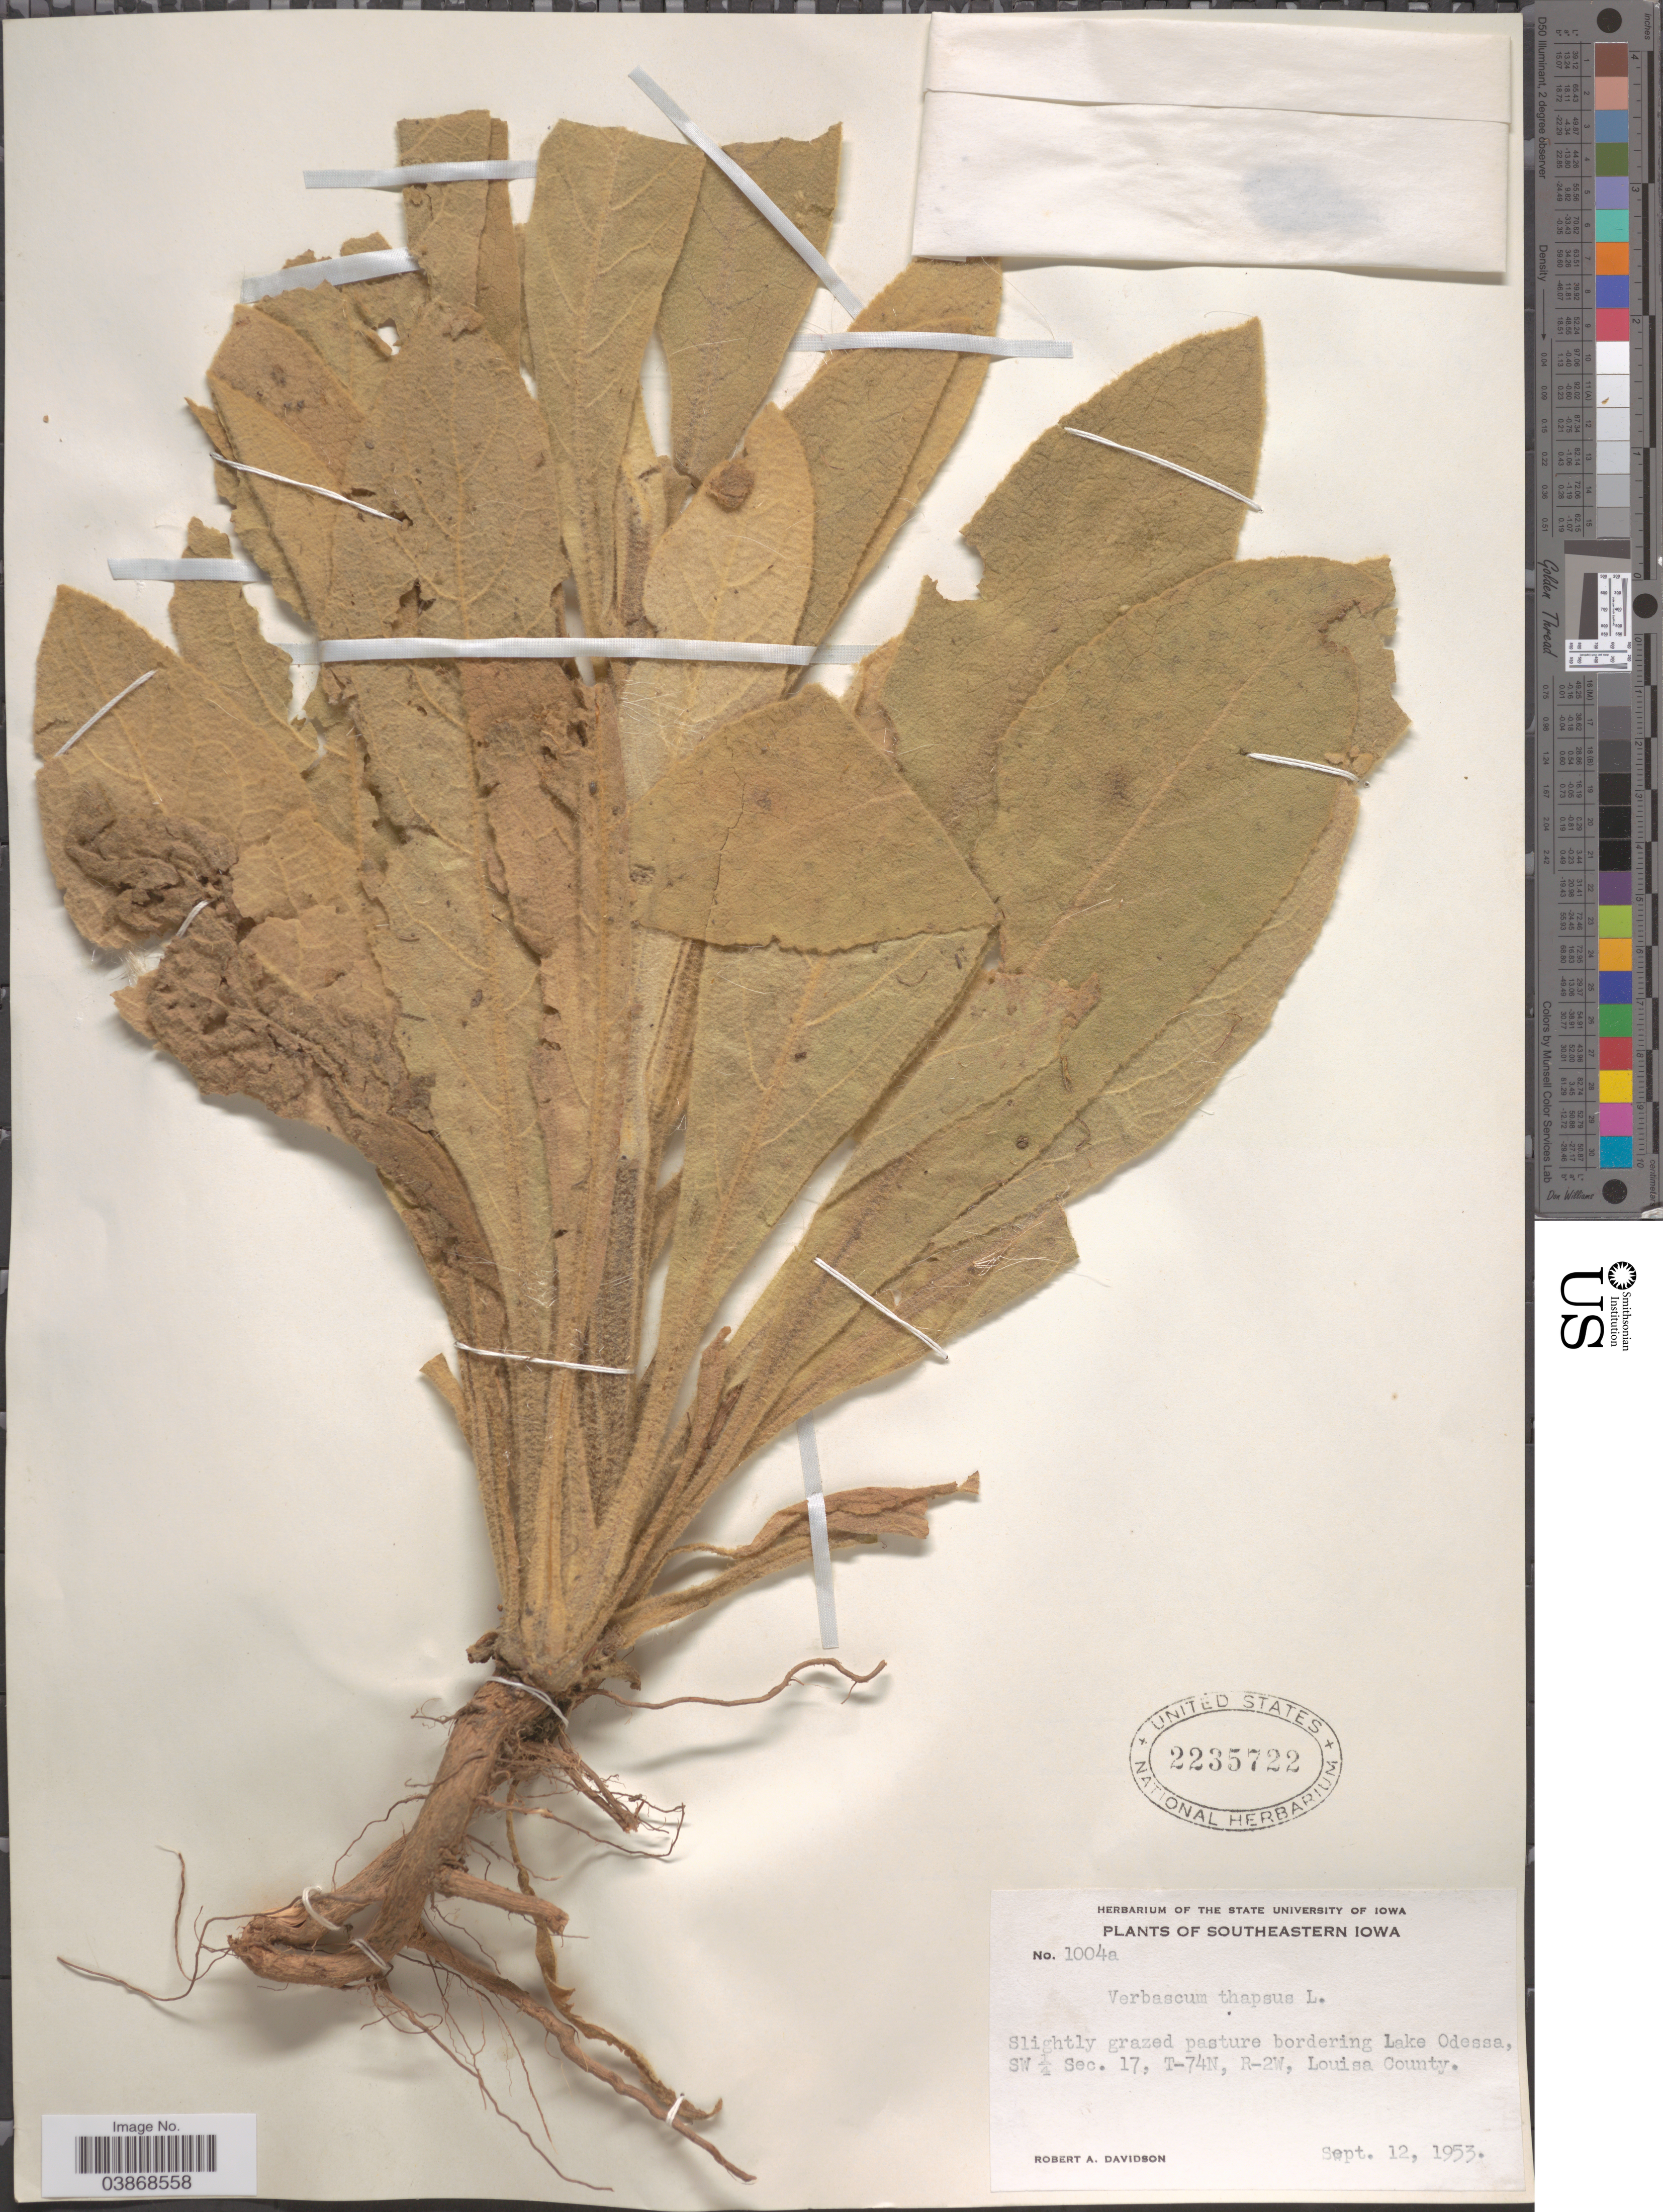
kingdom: Plantae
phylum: Tracheophyta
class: Magnoliopsida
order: Lamiales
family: Scrophulariaceae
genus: Verbascum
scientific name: Verbascum thapsus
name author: L.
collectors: R. A. Davidson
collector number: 1004a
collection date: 1953-09-12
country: United States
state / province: Iowa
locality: Southeastern Iowa. Pasture bordering Lake Odessa, SW ¼ Sec. 17, T-74N, R-2W, Louisa County.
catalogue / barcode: US 2235722